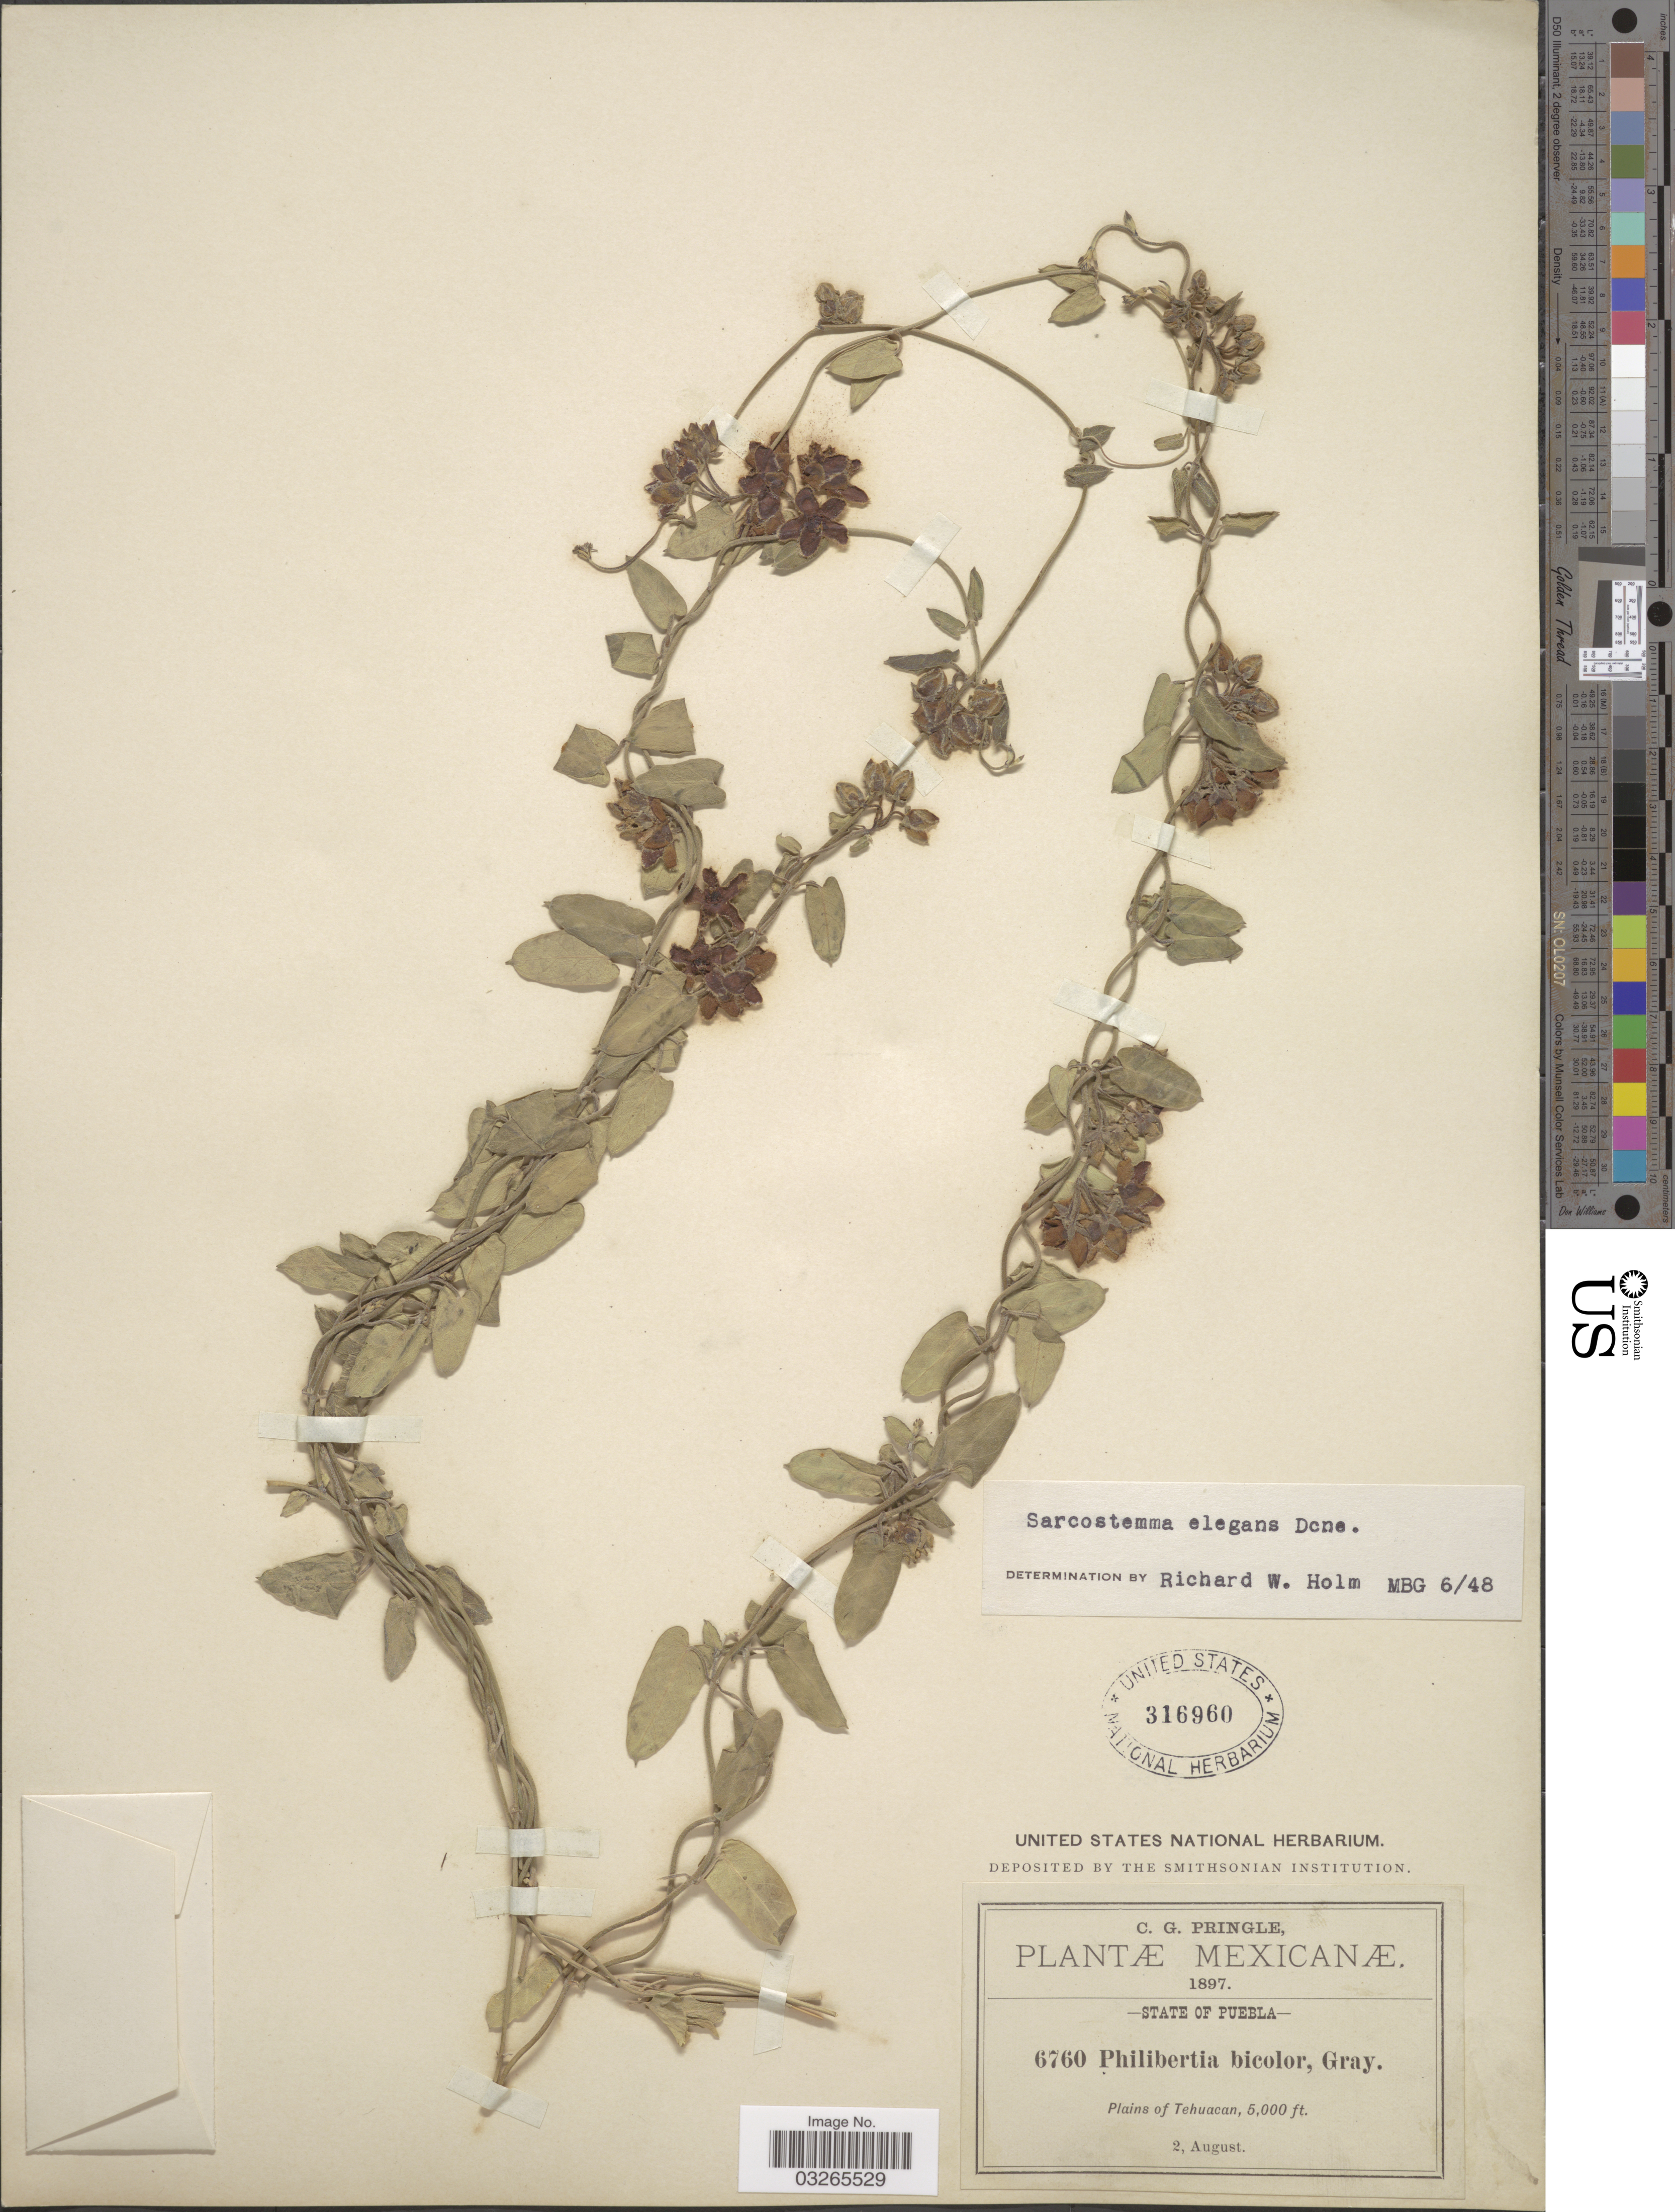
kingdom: Plantae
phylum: Tracheophyta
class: Magnoliopsida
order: Gentianales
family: Apocynaceae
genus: Sarcostemma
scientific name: Sarcostemma elegans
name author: Decne.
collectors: C. G. Pringle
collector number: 6760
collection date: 1897-08-02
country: Mexico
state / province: Puebla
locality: Plains of Tehuacan.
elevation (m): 1524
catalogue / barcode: US 316960